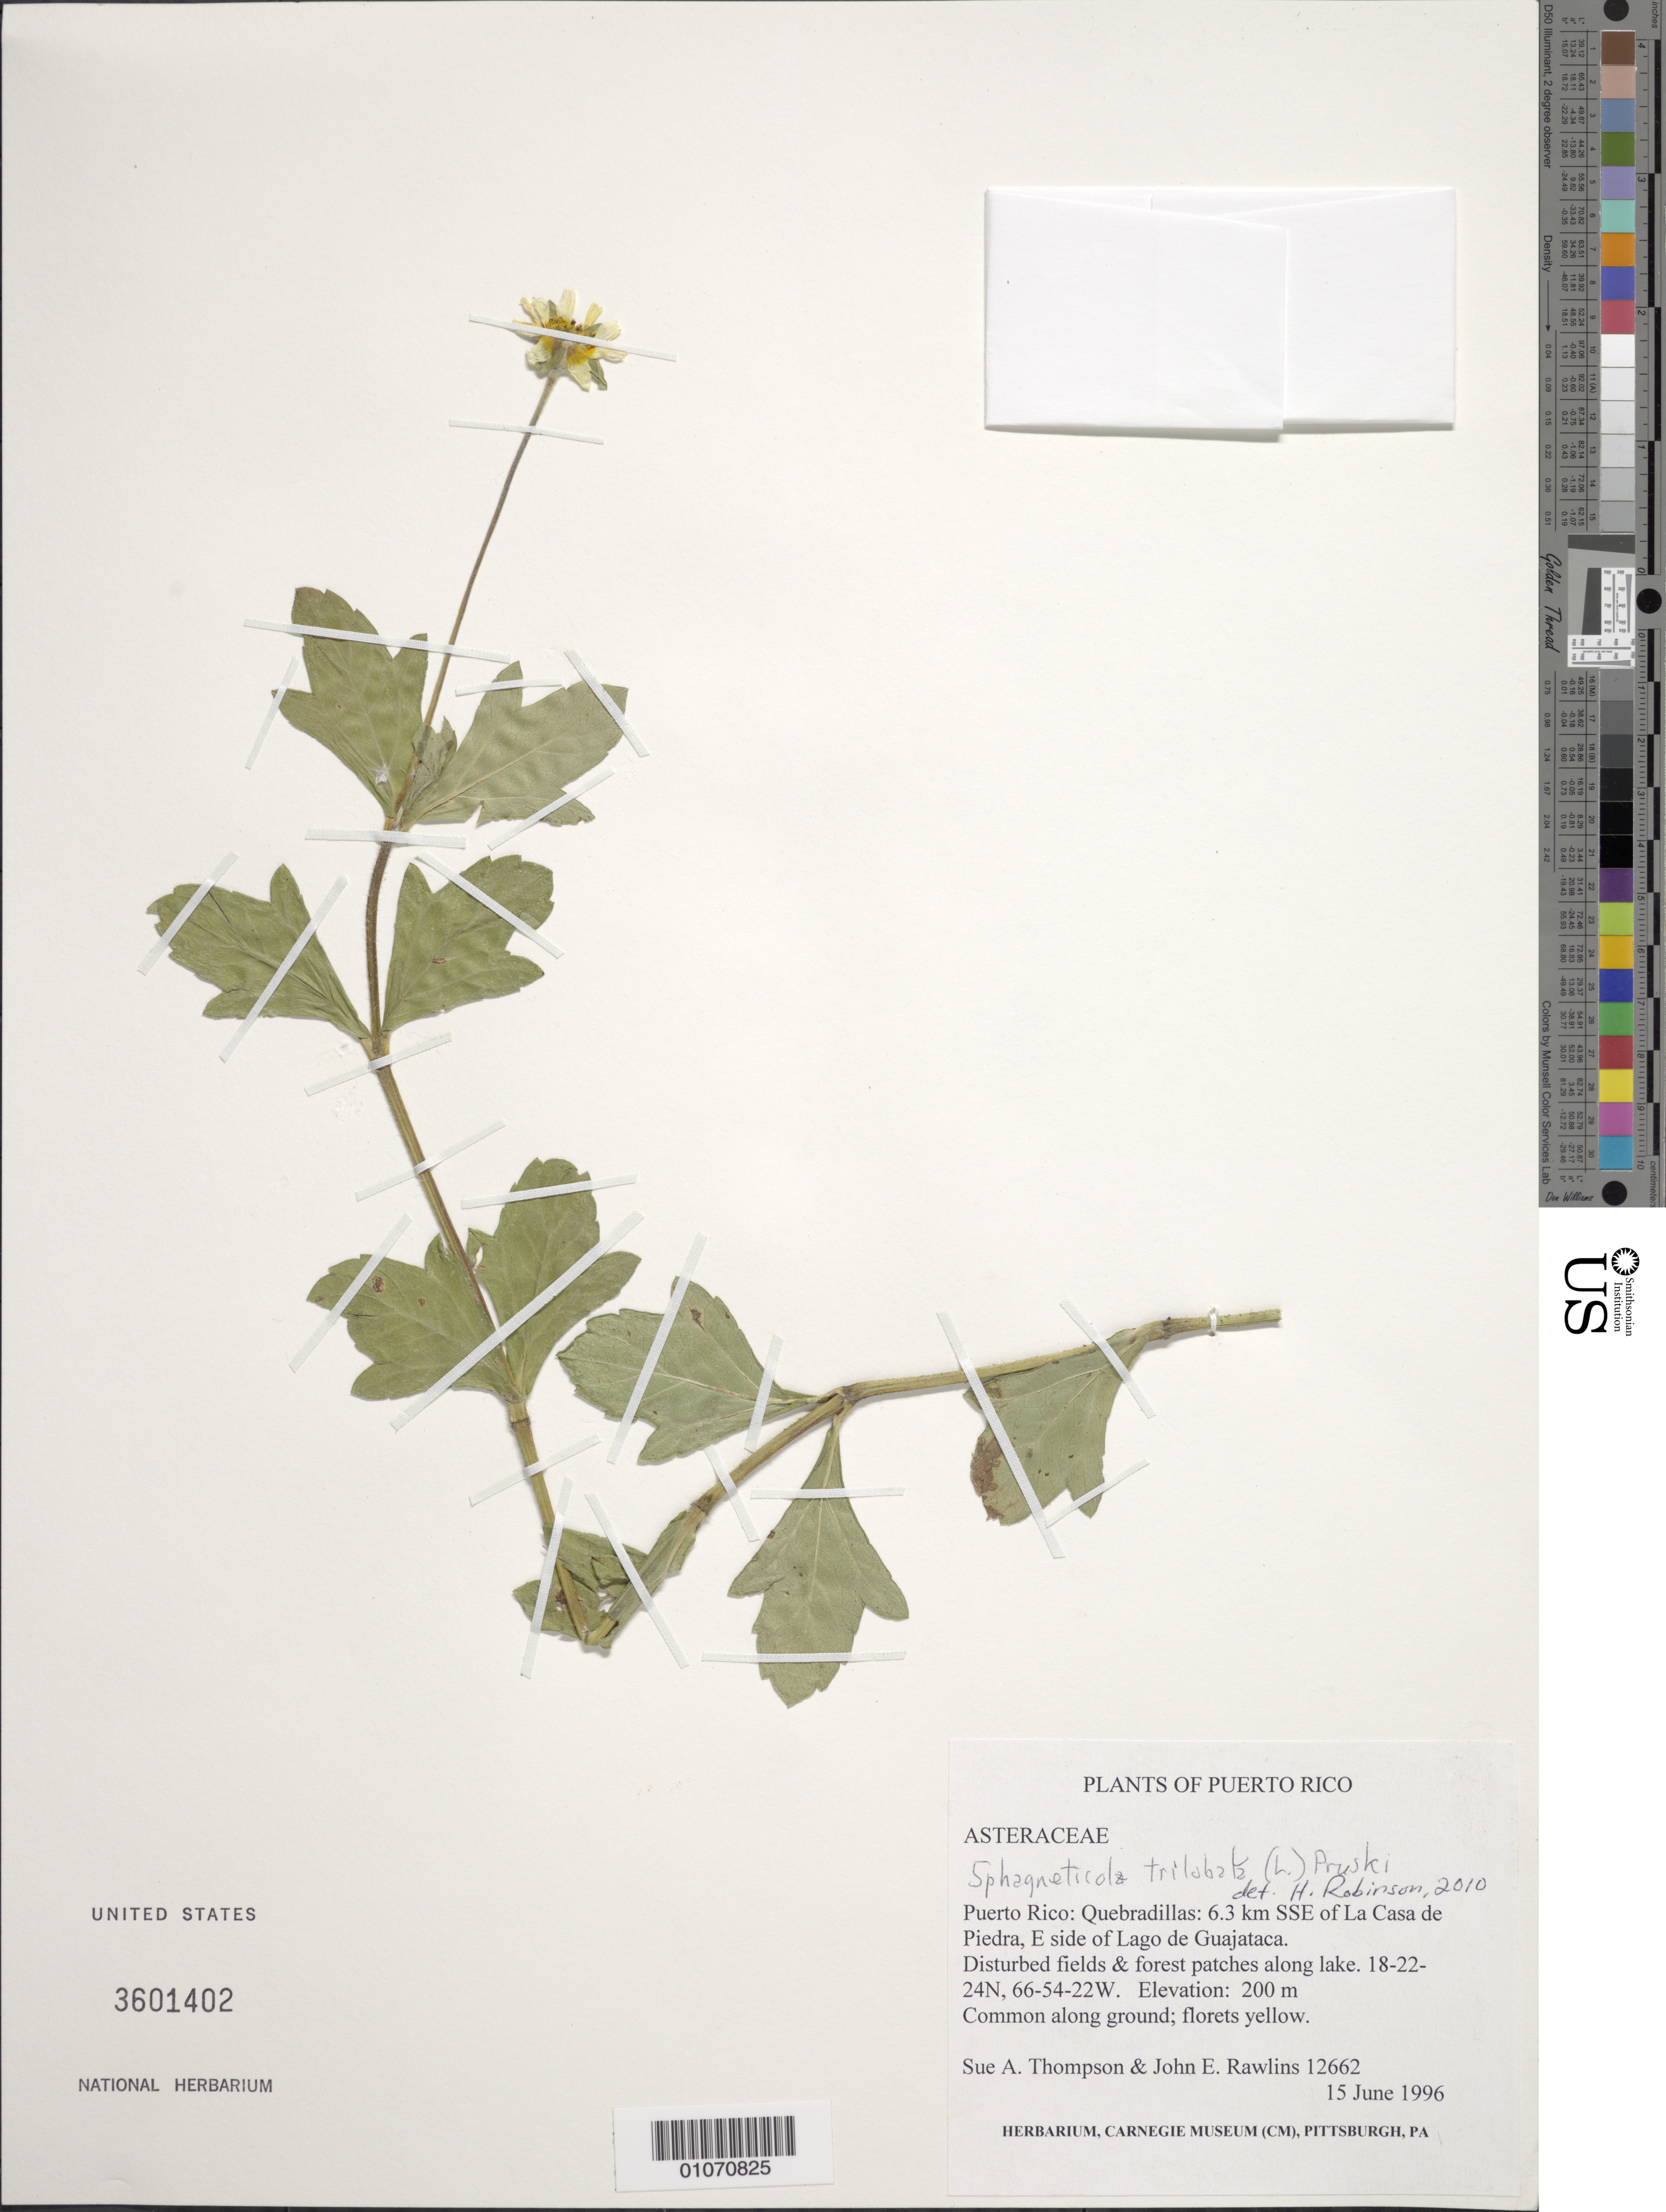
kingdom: Plantae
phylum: Tracheophyta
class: Magnoliopsida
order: Asterales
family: Asteraceae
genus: Sphagneticola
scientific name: Sphagneticola trilobata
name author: (L.) Pruski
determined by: Robinson, Harold E., (US)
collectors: S. A. Thompson & J. Rawlins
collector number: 12662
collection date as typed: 15 Jun 1996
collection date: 1996-06-15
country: Puerto Rico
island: Puerto Rico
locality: Quebradillas; 6.3 km SSE of La Casa de Piedra, E side of lago de Lago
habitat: Disturbed fields and forest patches along lake; common along ground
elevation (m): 200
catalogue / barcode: US 3601402